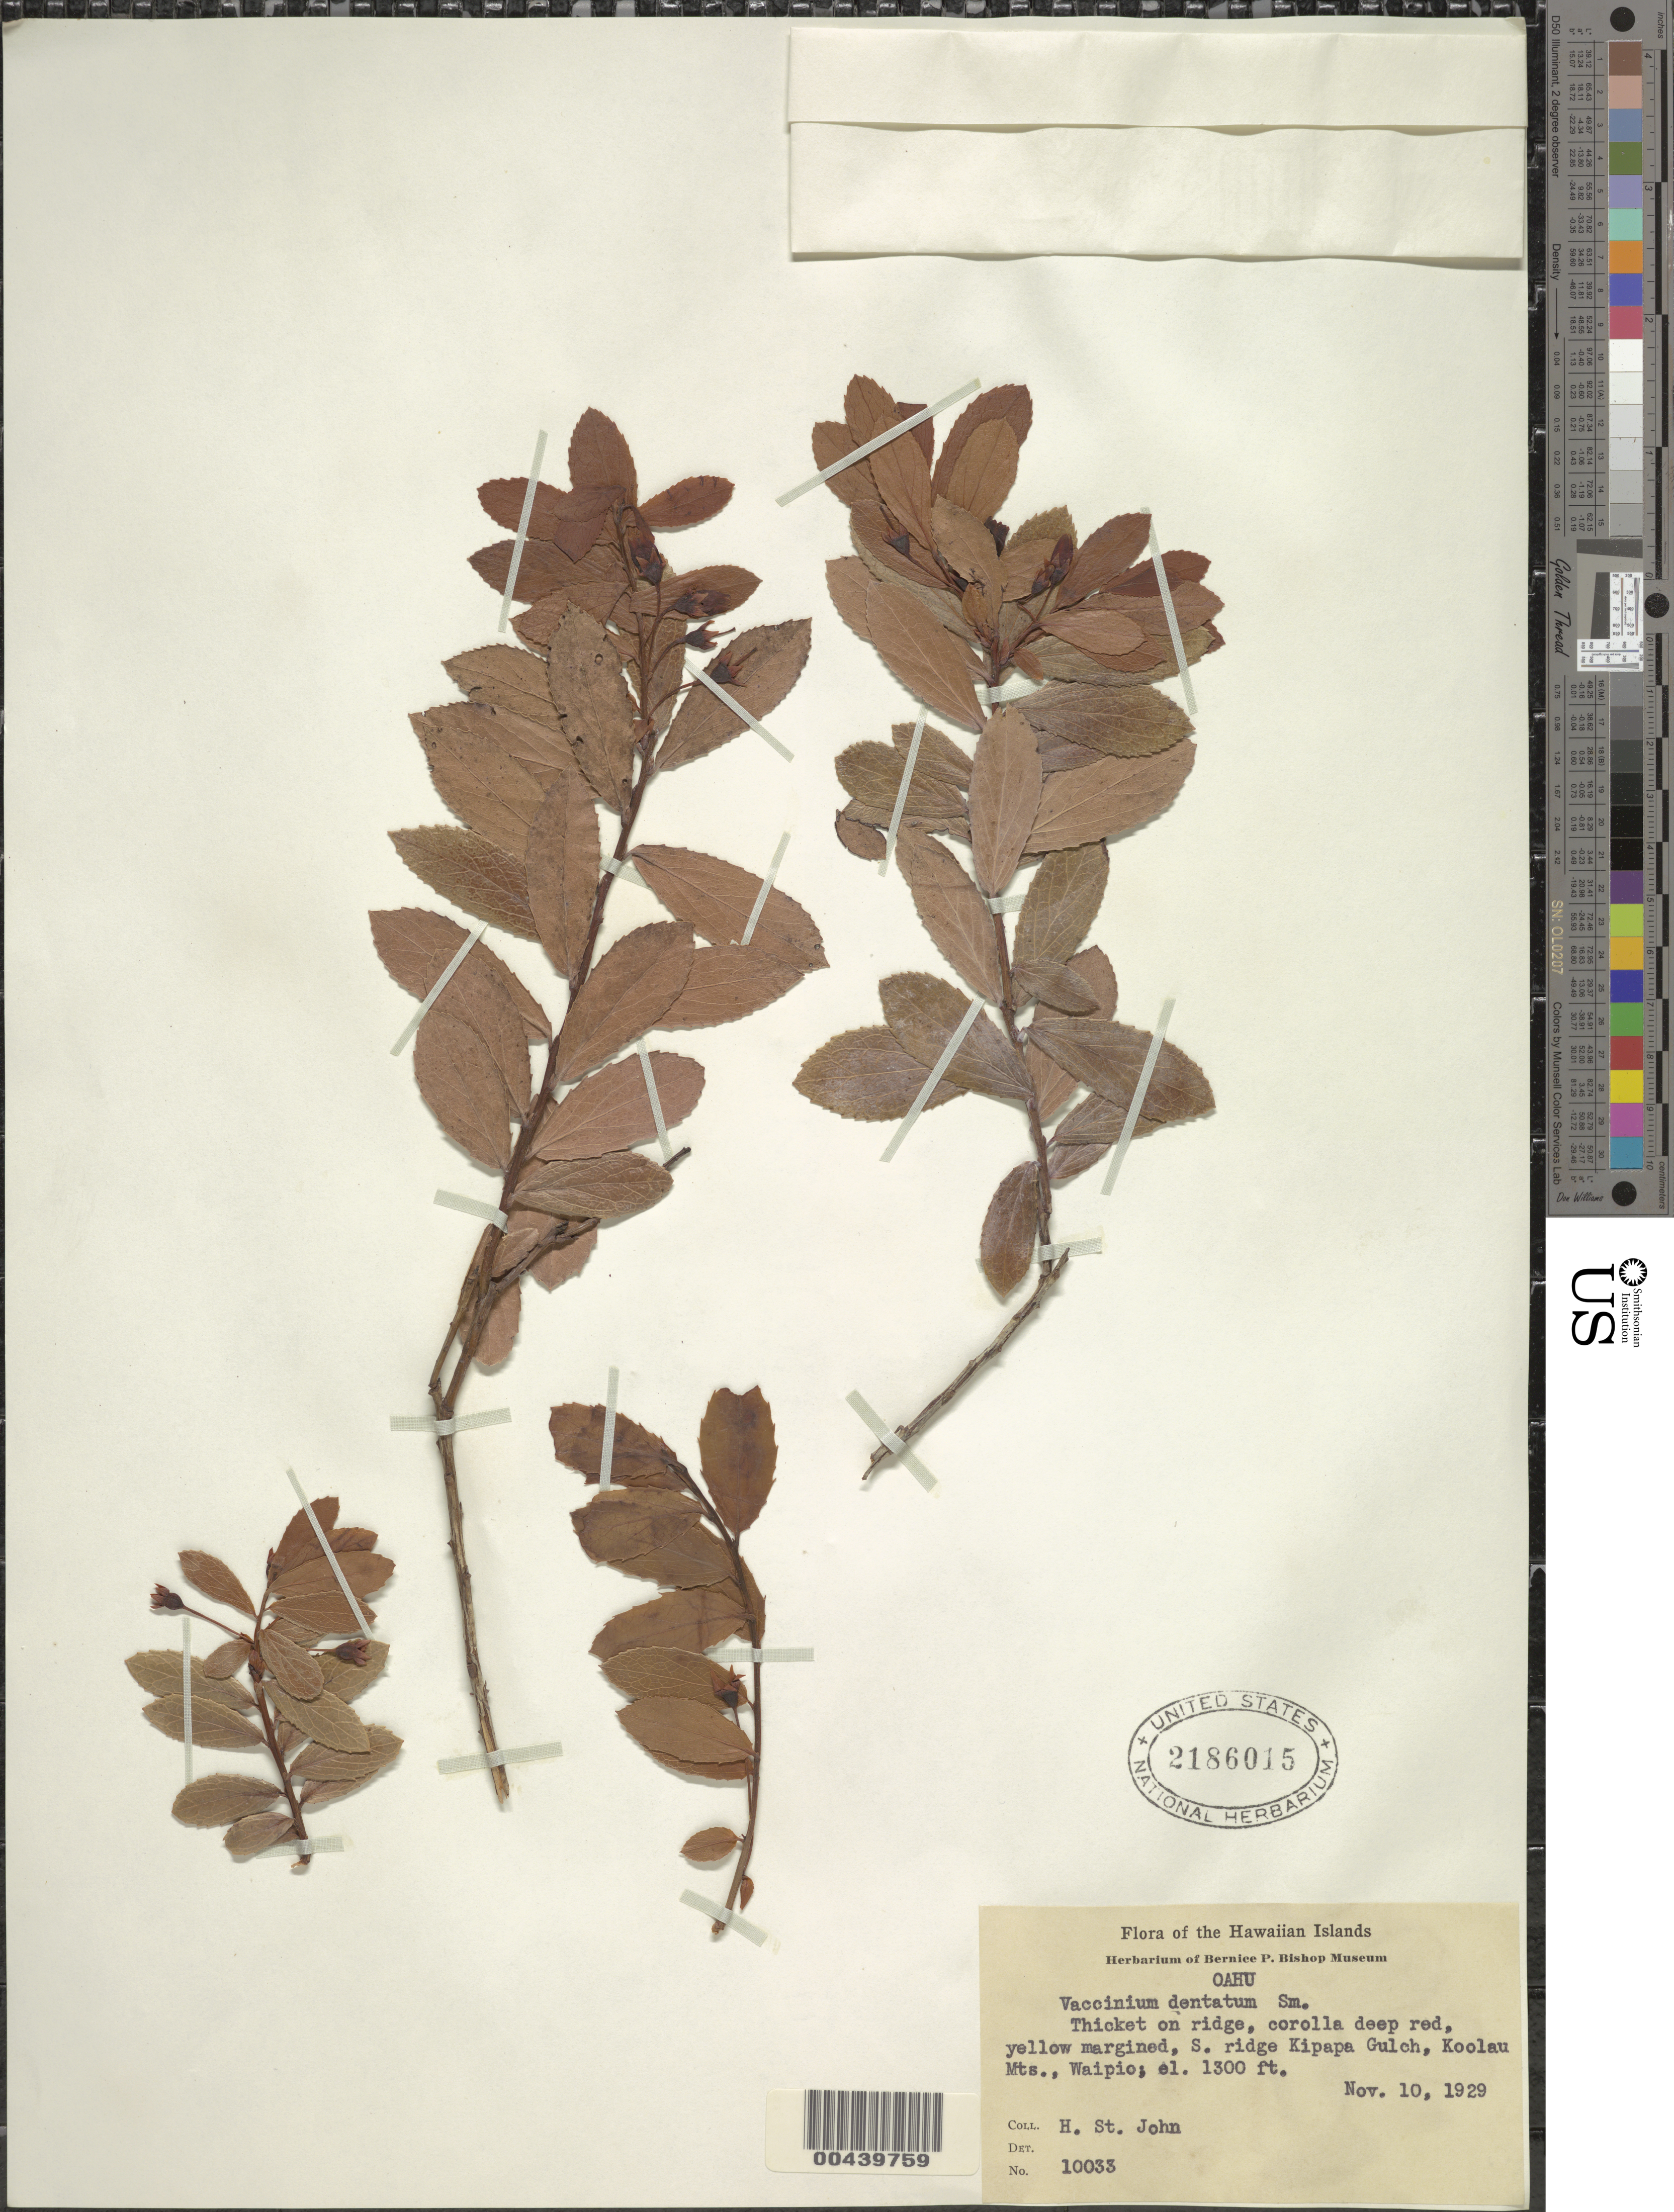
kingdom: Plantae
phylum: Tracheophyta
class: Magnoliopsida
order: Ericales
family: Ericaceae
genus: Vaccinium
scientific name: Vaccinium dentatum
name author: Sm.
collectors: H. St. John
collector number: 10033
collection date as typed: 10 Nov 1929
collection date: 1929-11-10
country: United States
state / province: Hawaii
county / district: Honolulu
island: Oahu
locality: S ridge Kipapa Gulch, Koolau Mts., Waipio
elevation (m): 396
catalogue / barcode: US 2186015